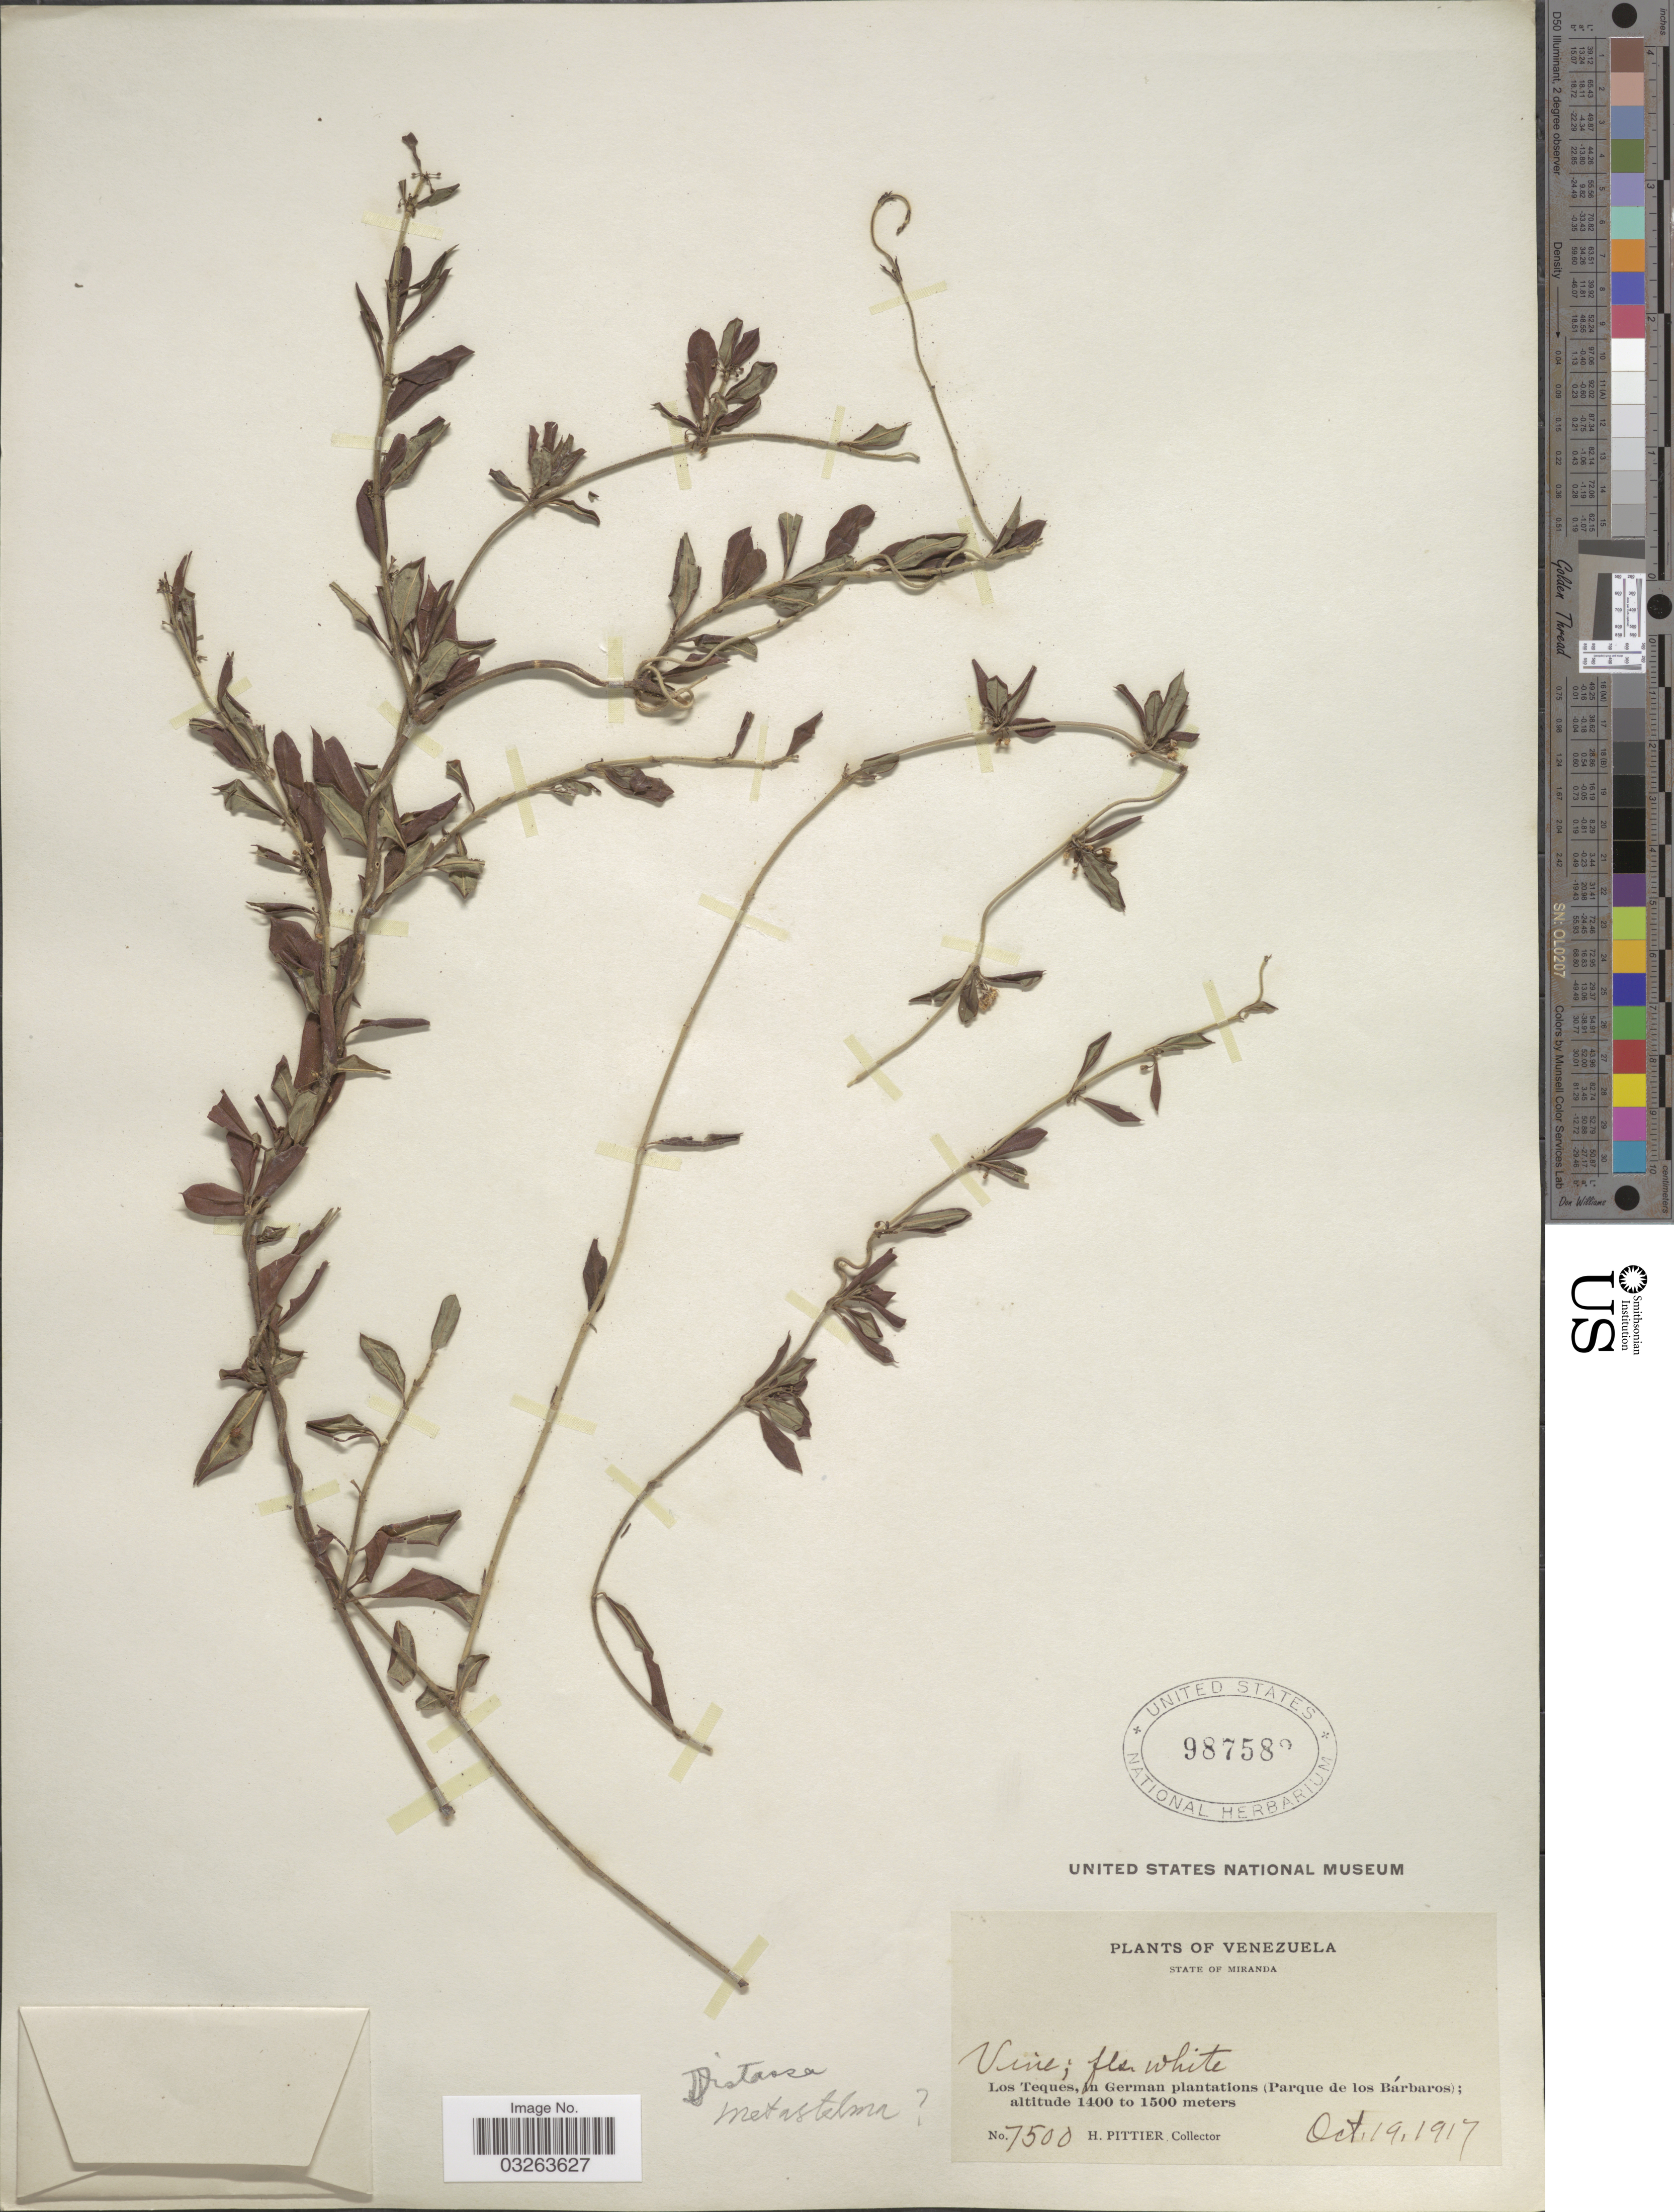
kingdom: Plantae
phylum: Tracheophyta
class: Magnoliopsida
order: Gentianales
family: Apocynaceae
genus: Ditassa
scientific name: Ditassa sp.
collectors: H. F. Pittier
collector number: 7500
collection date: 1917-10-19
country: Venezuela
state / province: Miranda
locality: Los Teques, in German plantations (Parque de los Bárbaros).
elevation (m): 1400